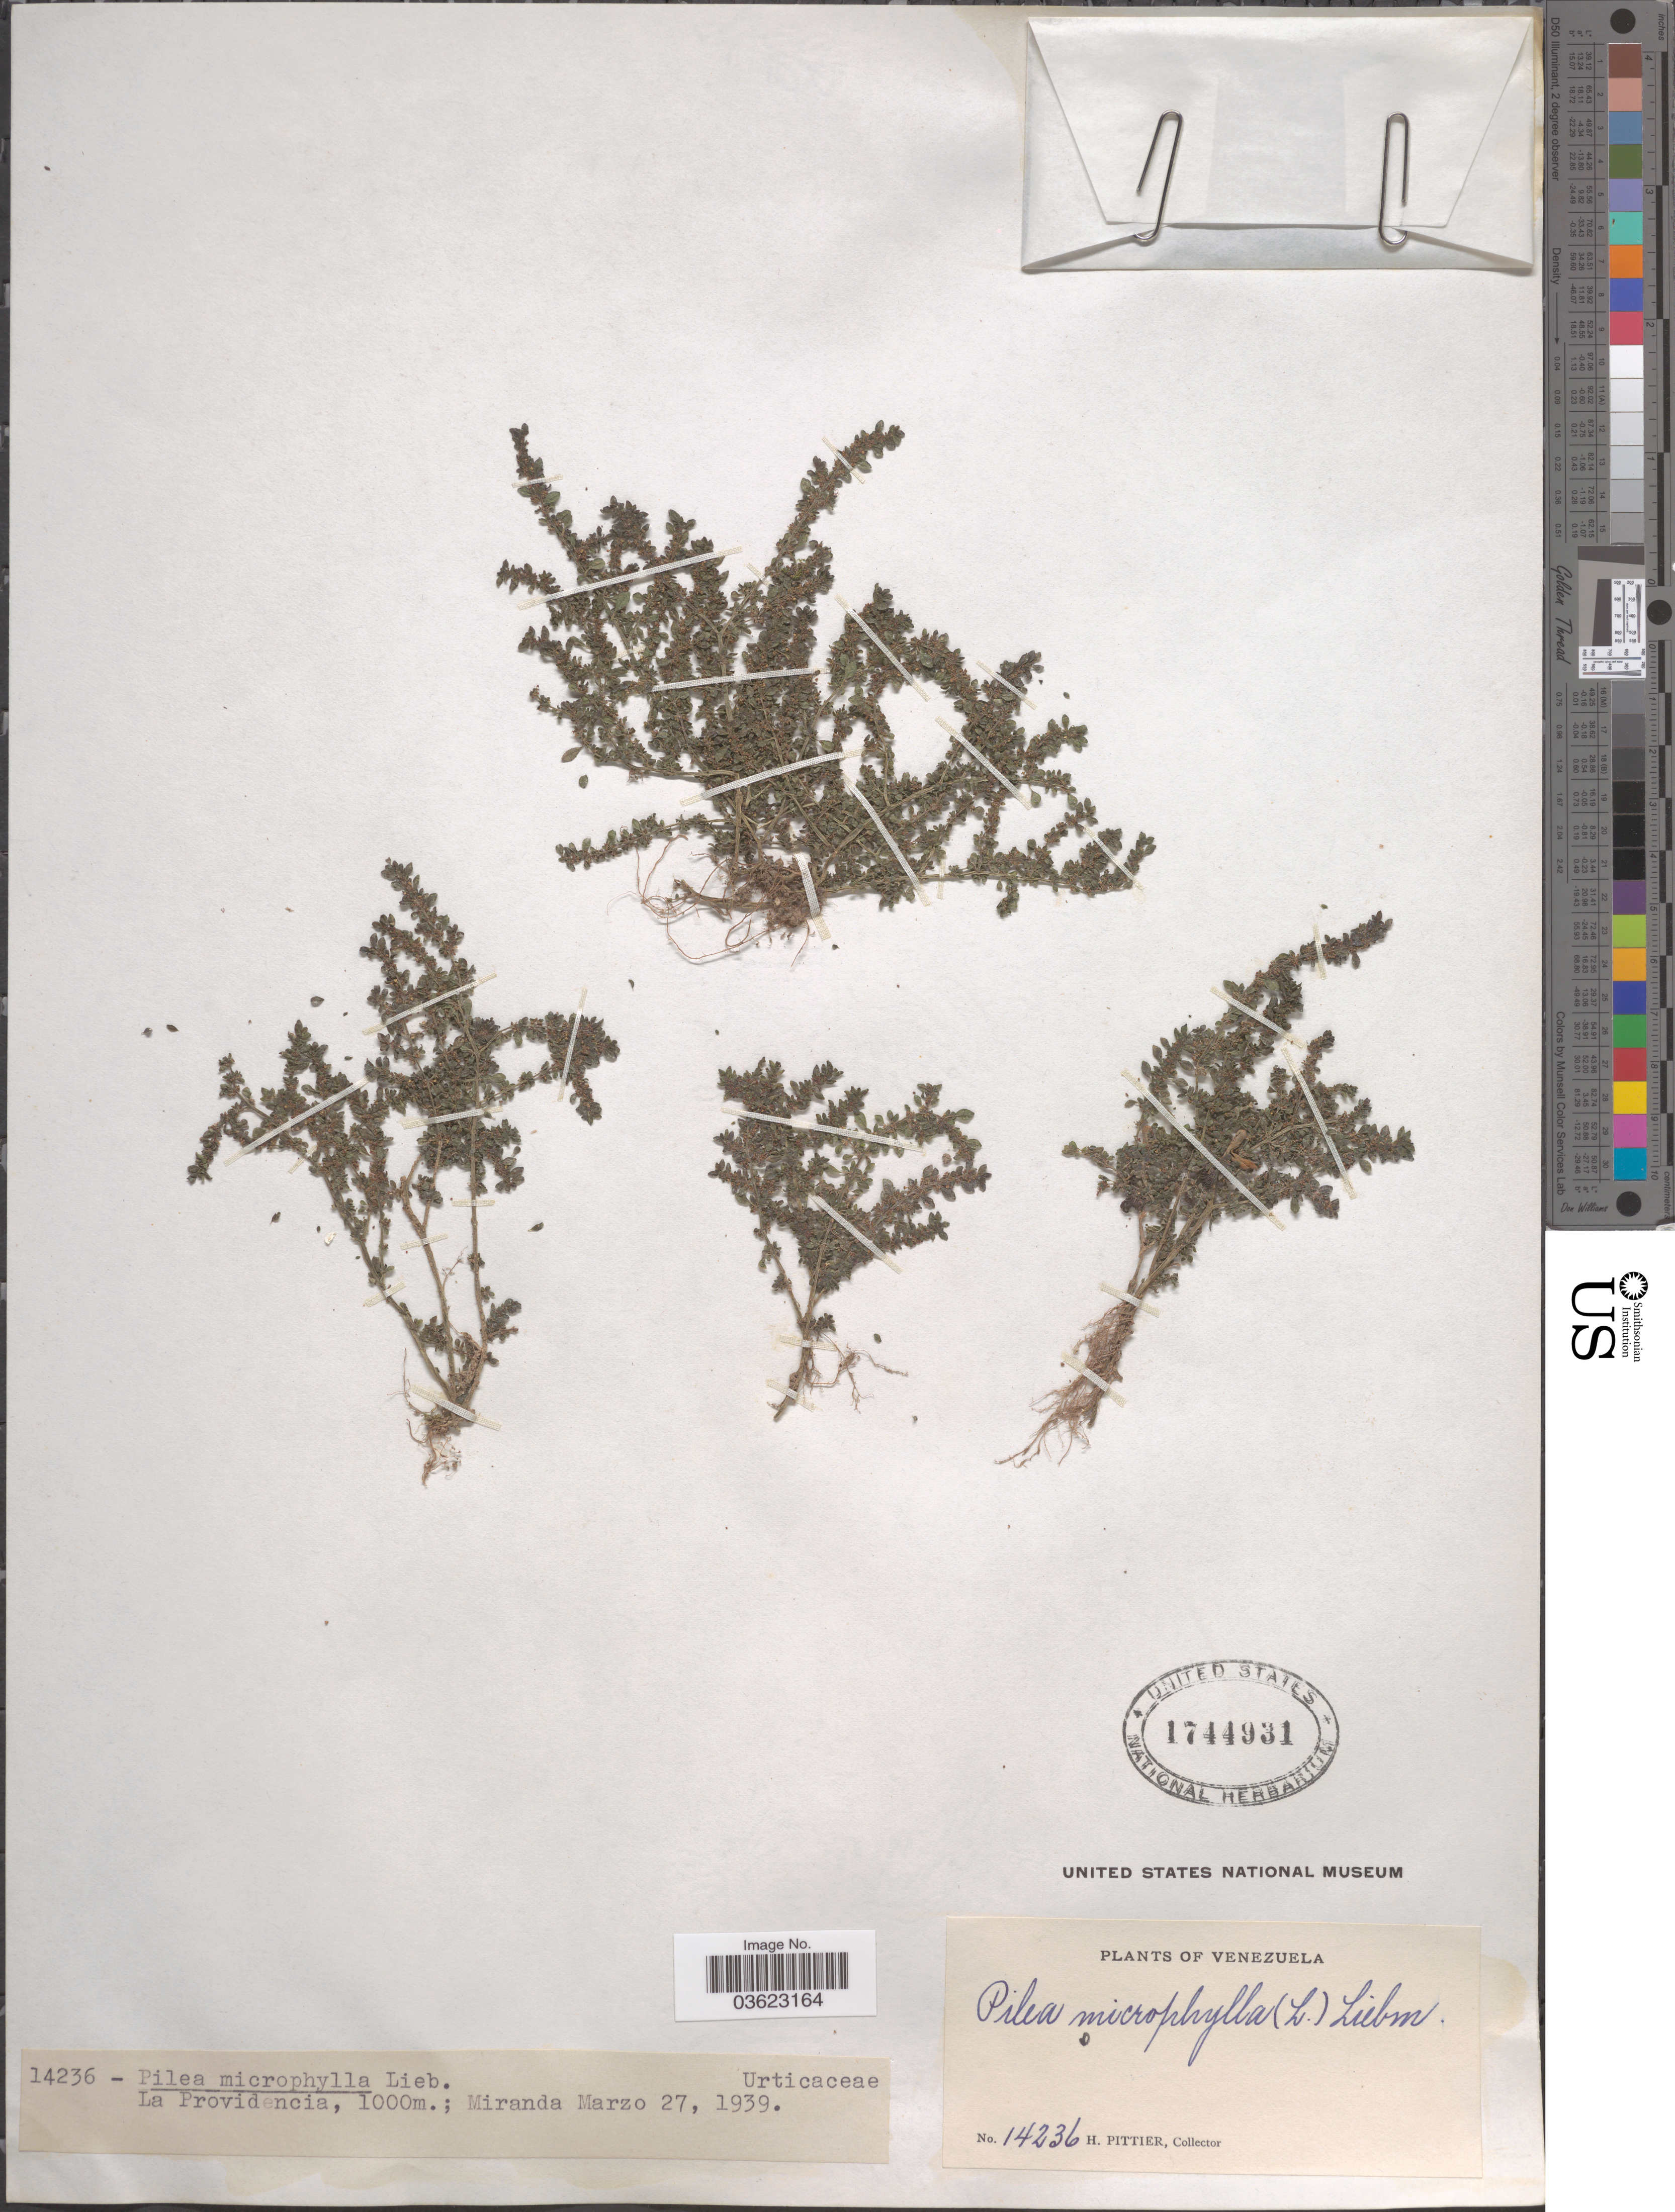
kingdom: Plantae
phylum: Tracheophyta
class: Magnoliopsida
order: Rosales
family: Urticaceae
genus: Pilea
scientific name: Pilea microphylla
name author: (L.) Liebm.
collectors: H. F. Pittier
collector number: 14236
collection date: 1939-03-27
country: Venezuela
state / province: Miranda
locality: La Providencia.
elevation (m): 1000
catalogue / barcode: US 1744931